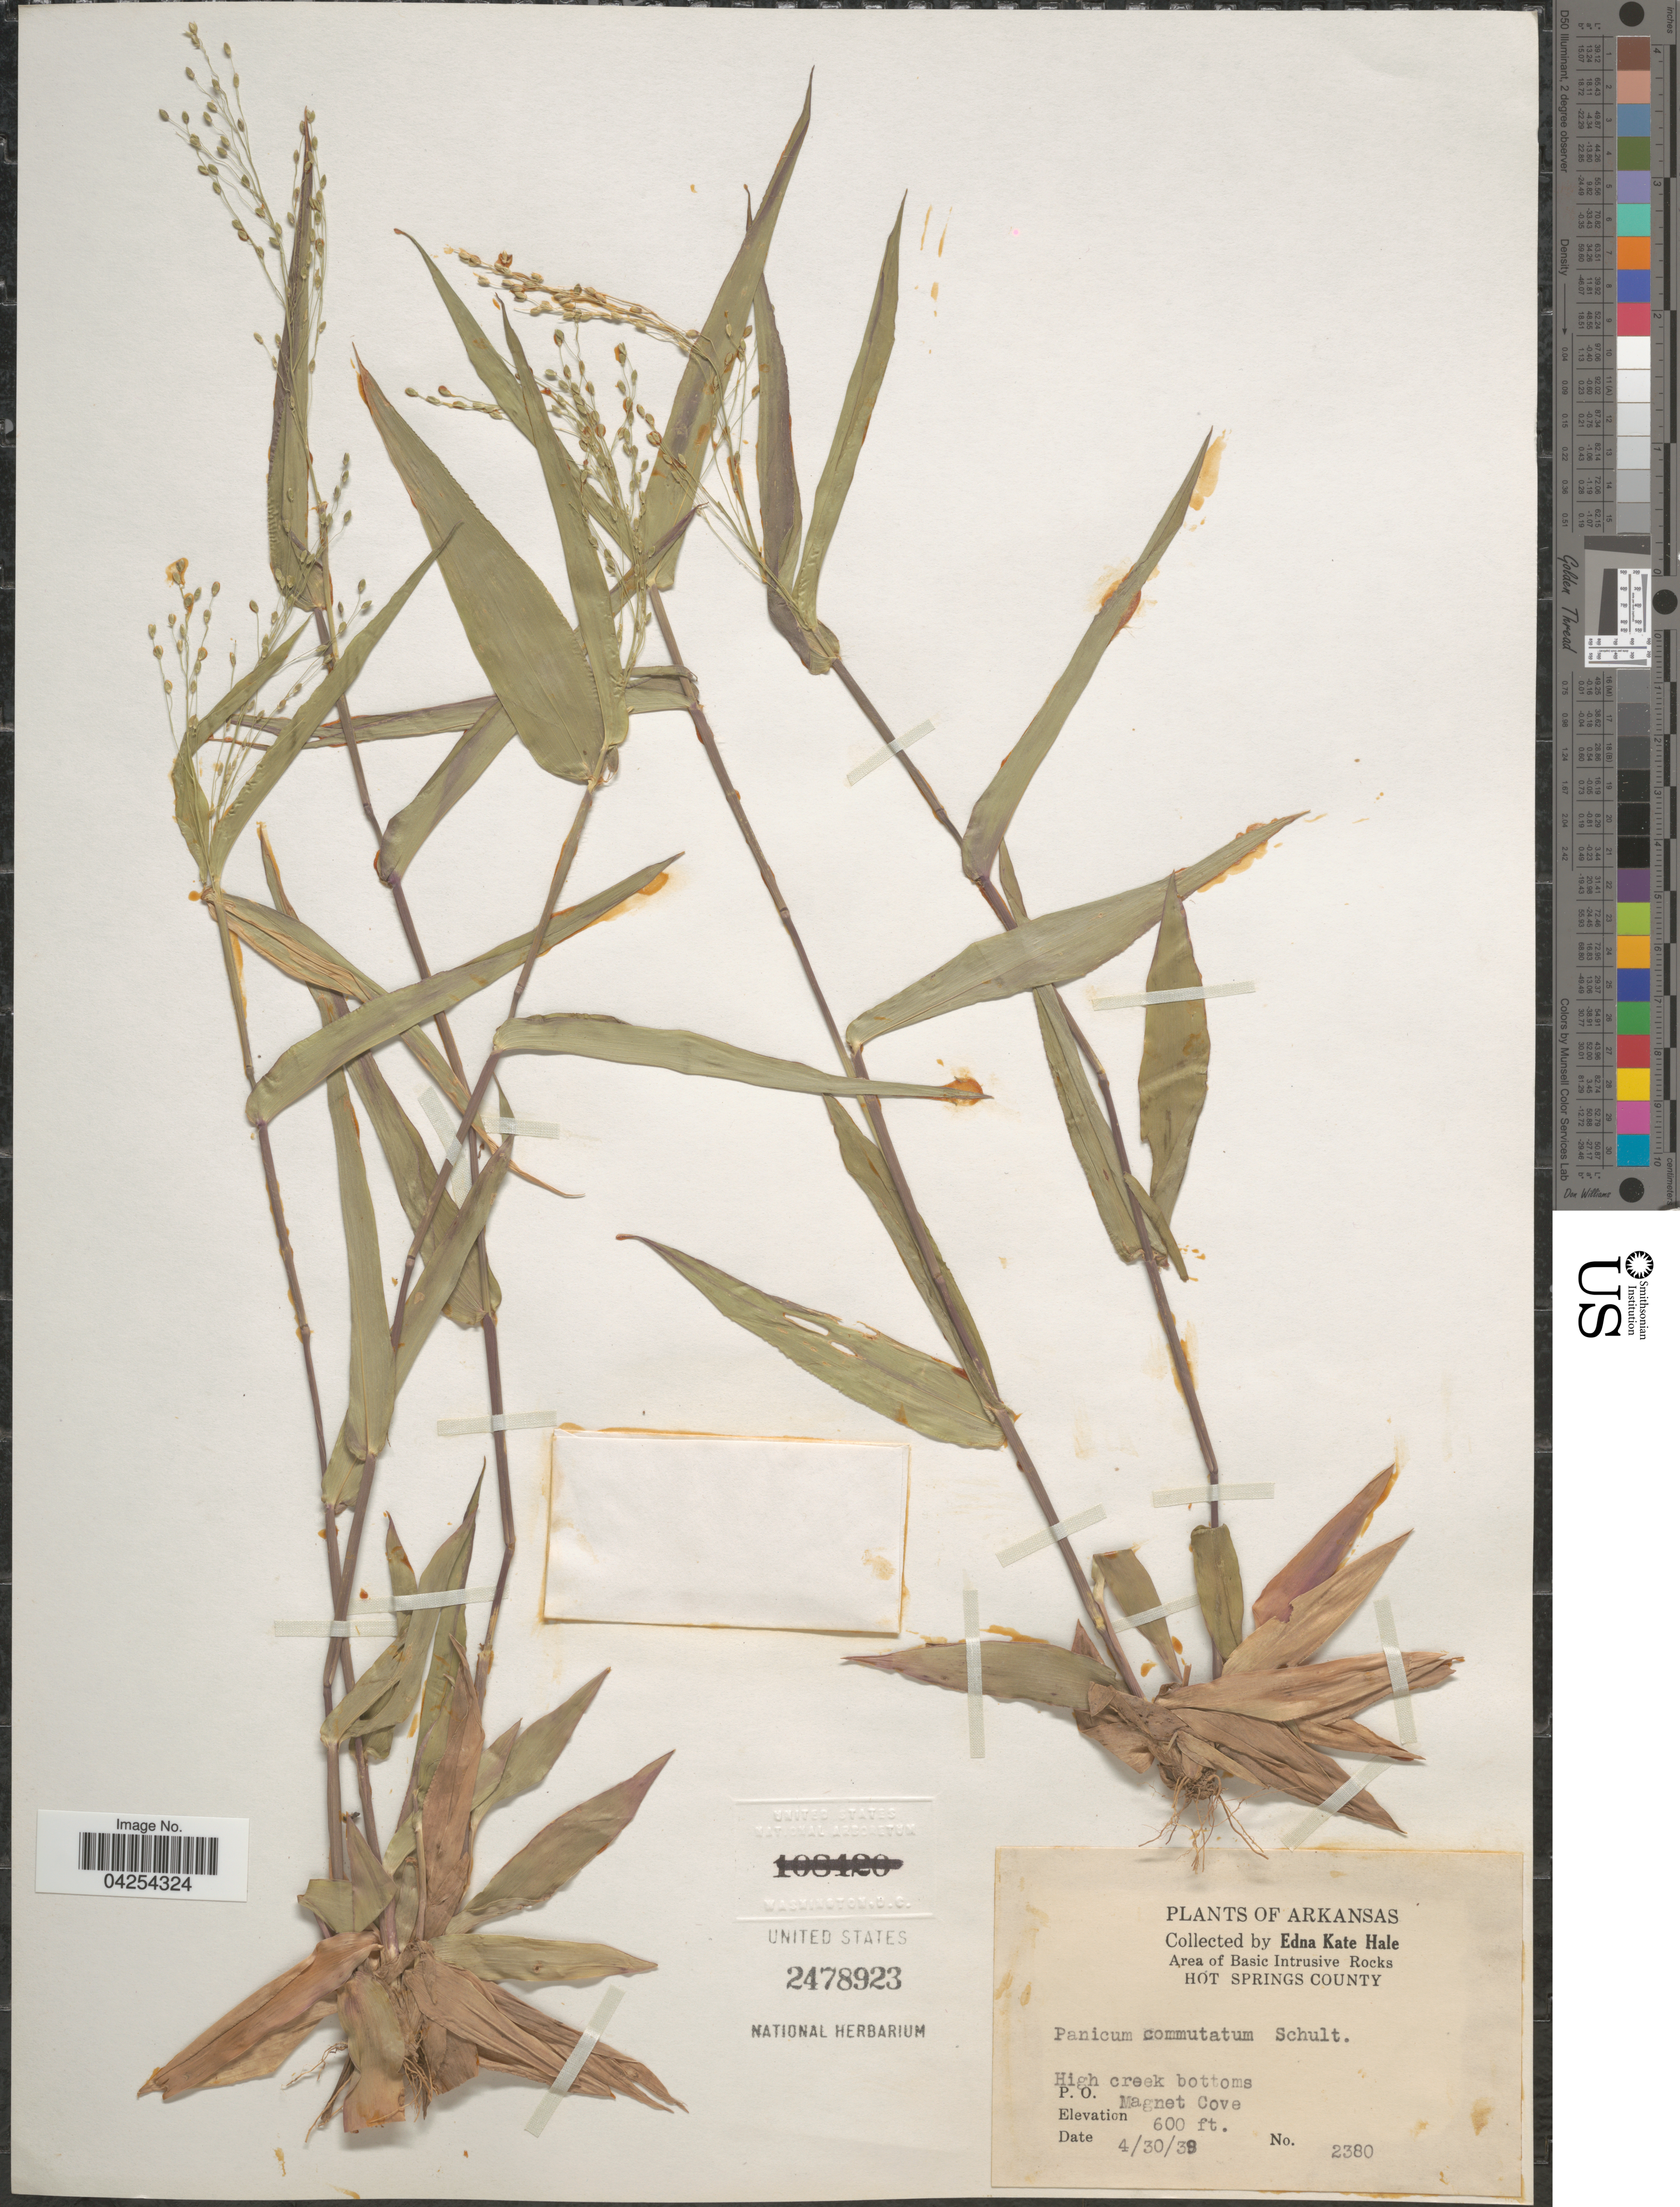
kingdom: Plantae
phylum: Tracheophyta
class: Liliopsida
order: Poales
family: Poaceae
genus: Dichanthelium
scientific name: Dichanthelium commutatum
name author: (Schult.) Gould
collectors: E. K. Hale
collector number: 2380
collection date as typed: Transcribed d/m/y: 30/4/38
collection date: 1938-04-30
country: United States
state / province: Arkansas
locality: Area of Basic Intrusive Rocks. Hot Springs County. High creek bottoms. P. O. Magnet Cove.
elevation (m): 183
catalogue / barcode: US 2478923